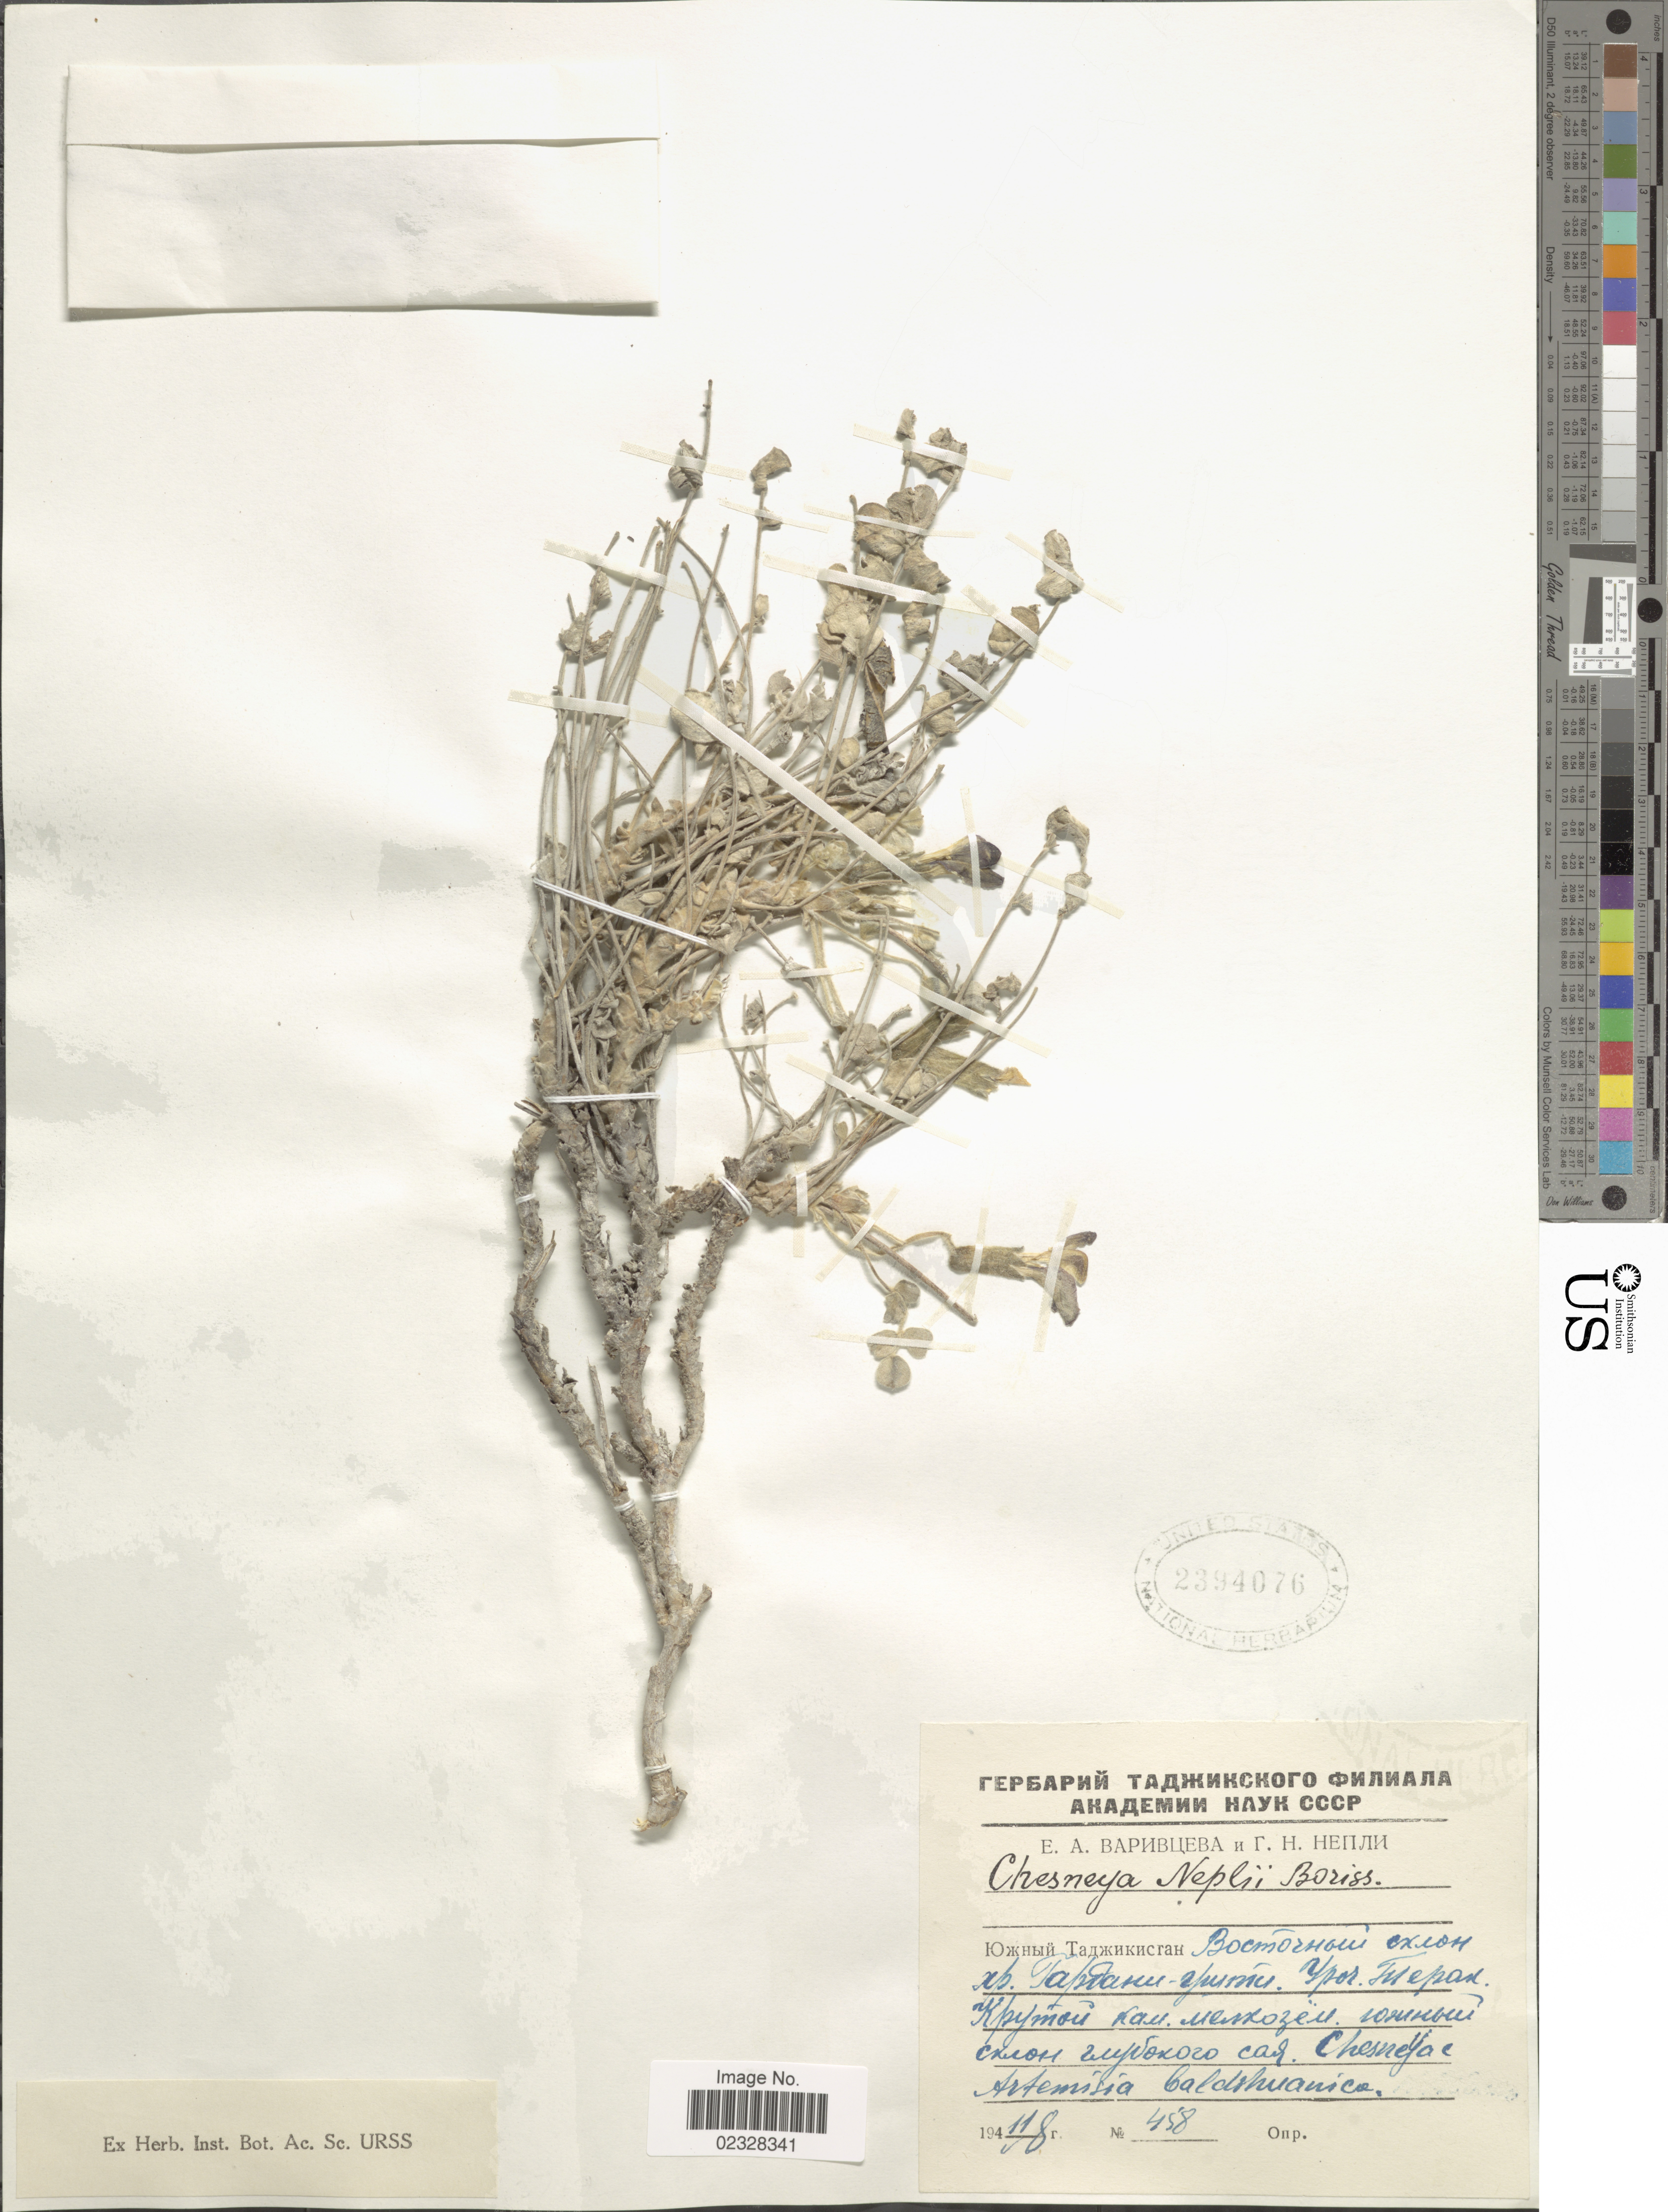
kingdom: Plantae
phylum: Tracheophyta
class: Magnoliopsida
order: Fabales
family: Fabaceae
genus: Chesneya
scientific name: Chesneya neplii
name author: Boriss.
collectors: E. Varivtseva & G. Nepli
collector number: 458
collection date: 1948-05-11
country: Tajikistan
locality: Pereval Gardani-Ushti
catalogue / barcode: US 2394076